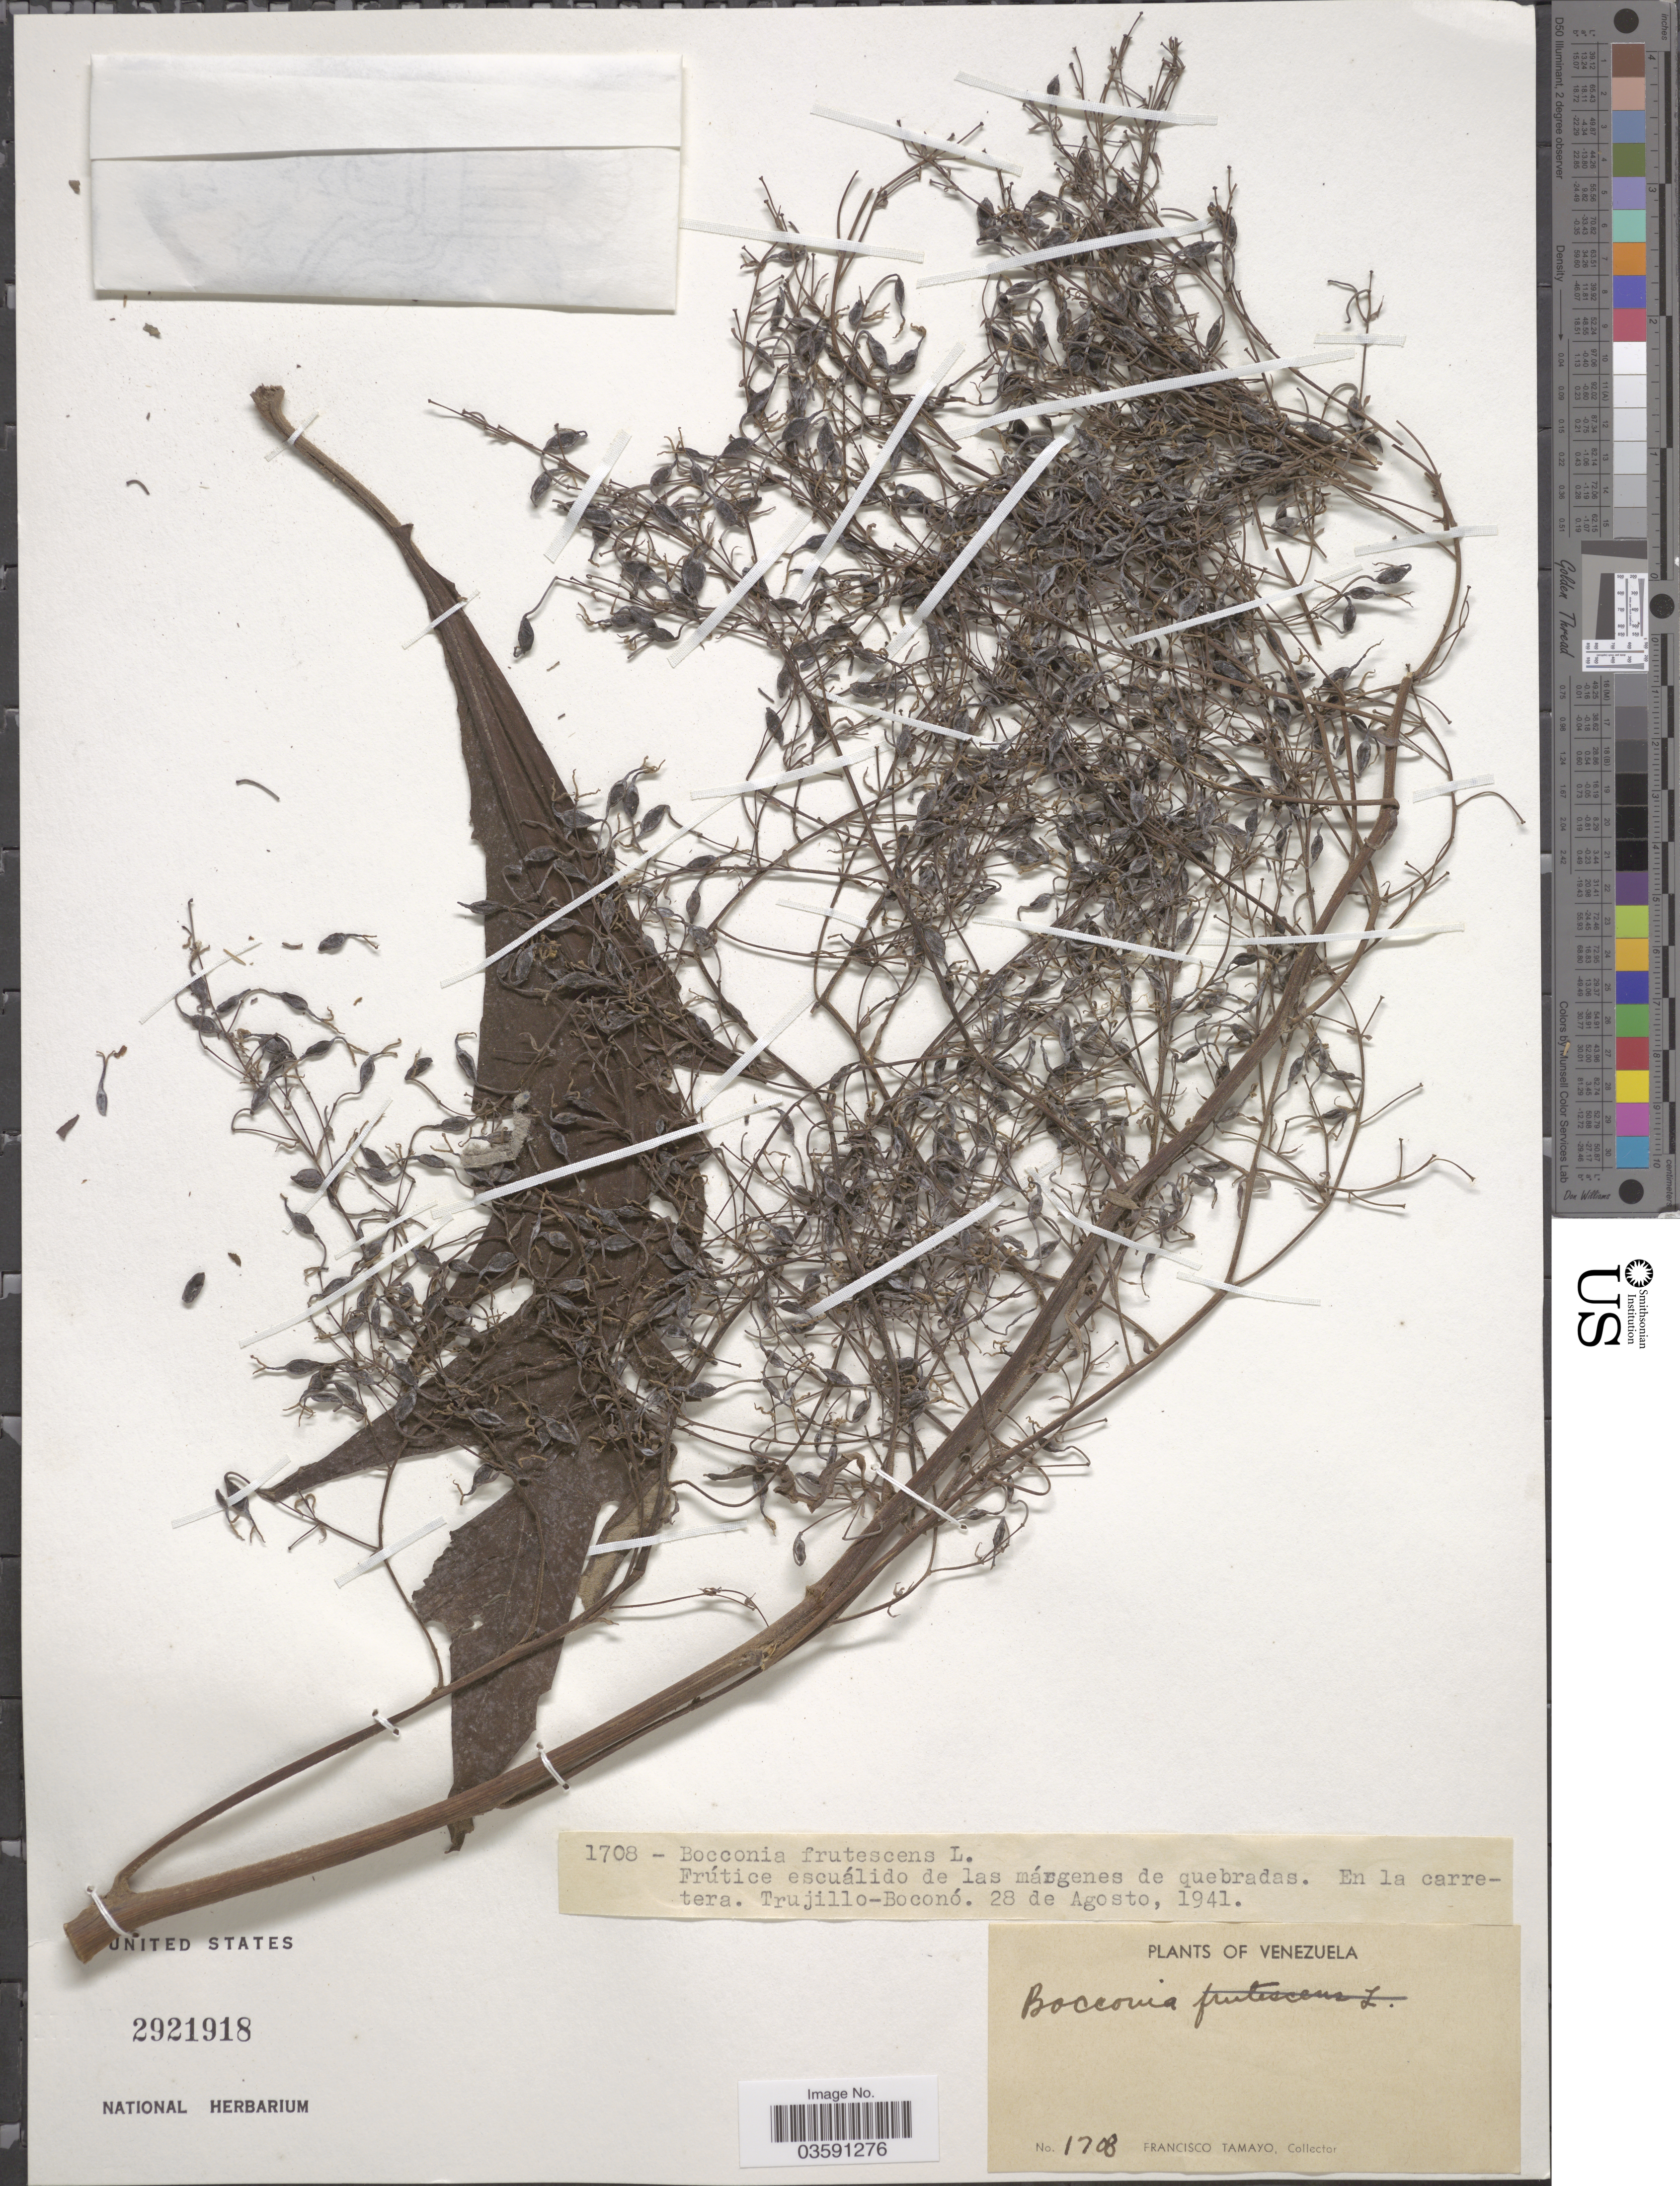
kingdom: Plantae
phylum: Tracheophyta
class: Magnoliopsida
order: Ranunculales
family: Papaveraceae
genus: Bocconia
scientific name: Bocconia integrifolia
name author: Bonpl.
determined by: Strong, Mark T., (BOT), Smithsonian Institution - National Museum of Natural History (UNITED STATES)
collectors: F. Tamayo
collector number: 1708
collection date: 1941-08-28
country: Venezuela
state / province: Trujillo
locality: En la carretera. Trujillo-Boconó.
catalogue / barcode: US 2921918